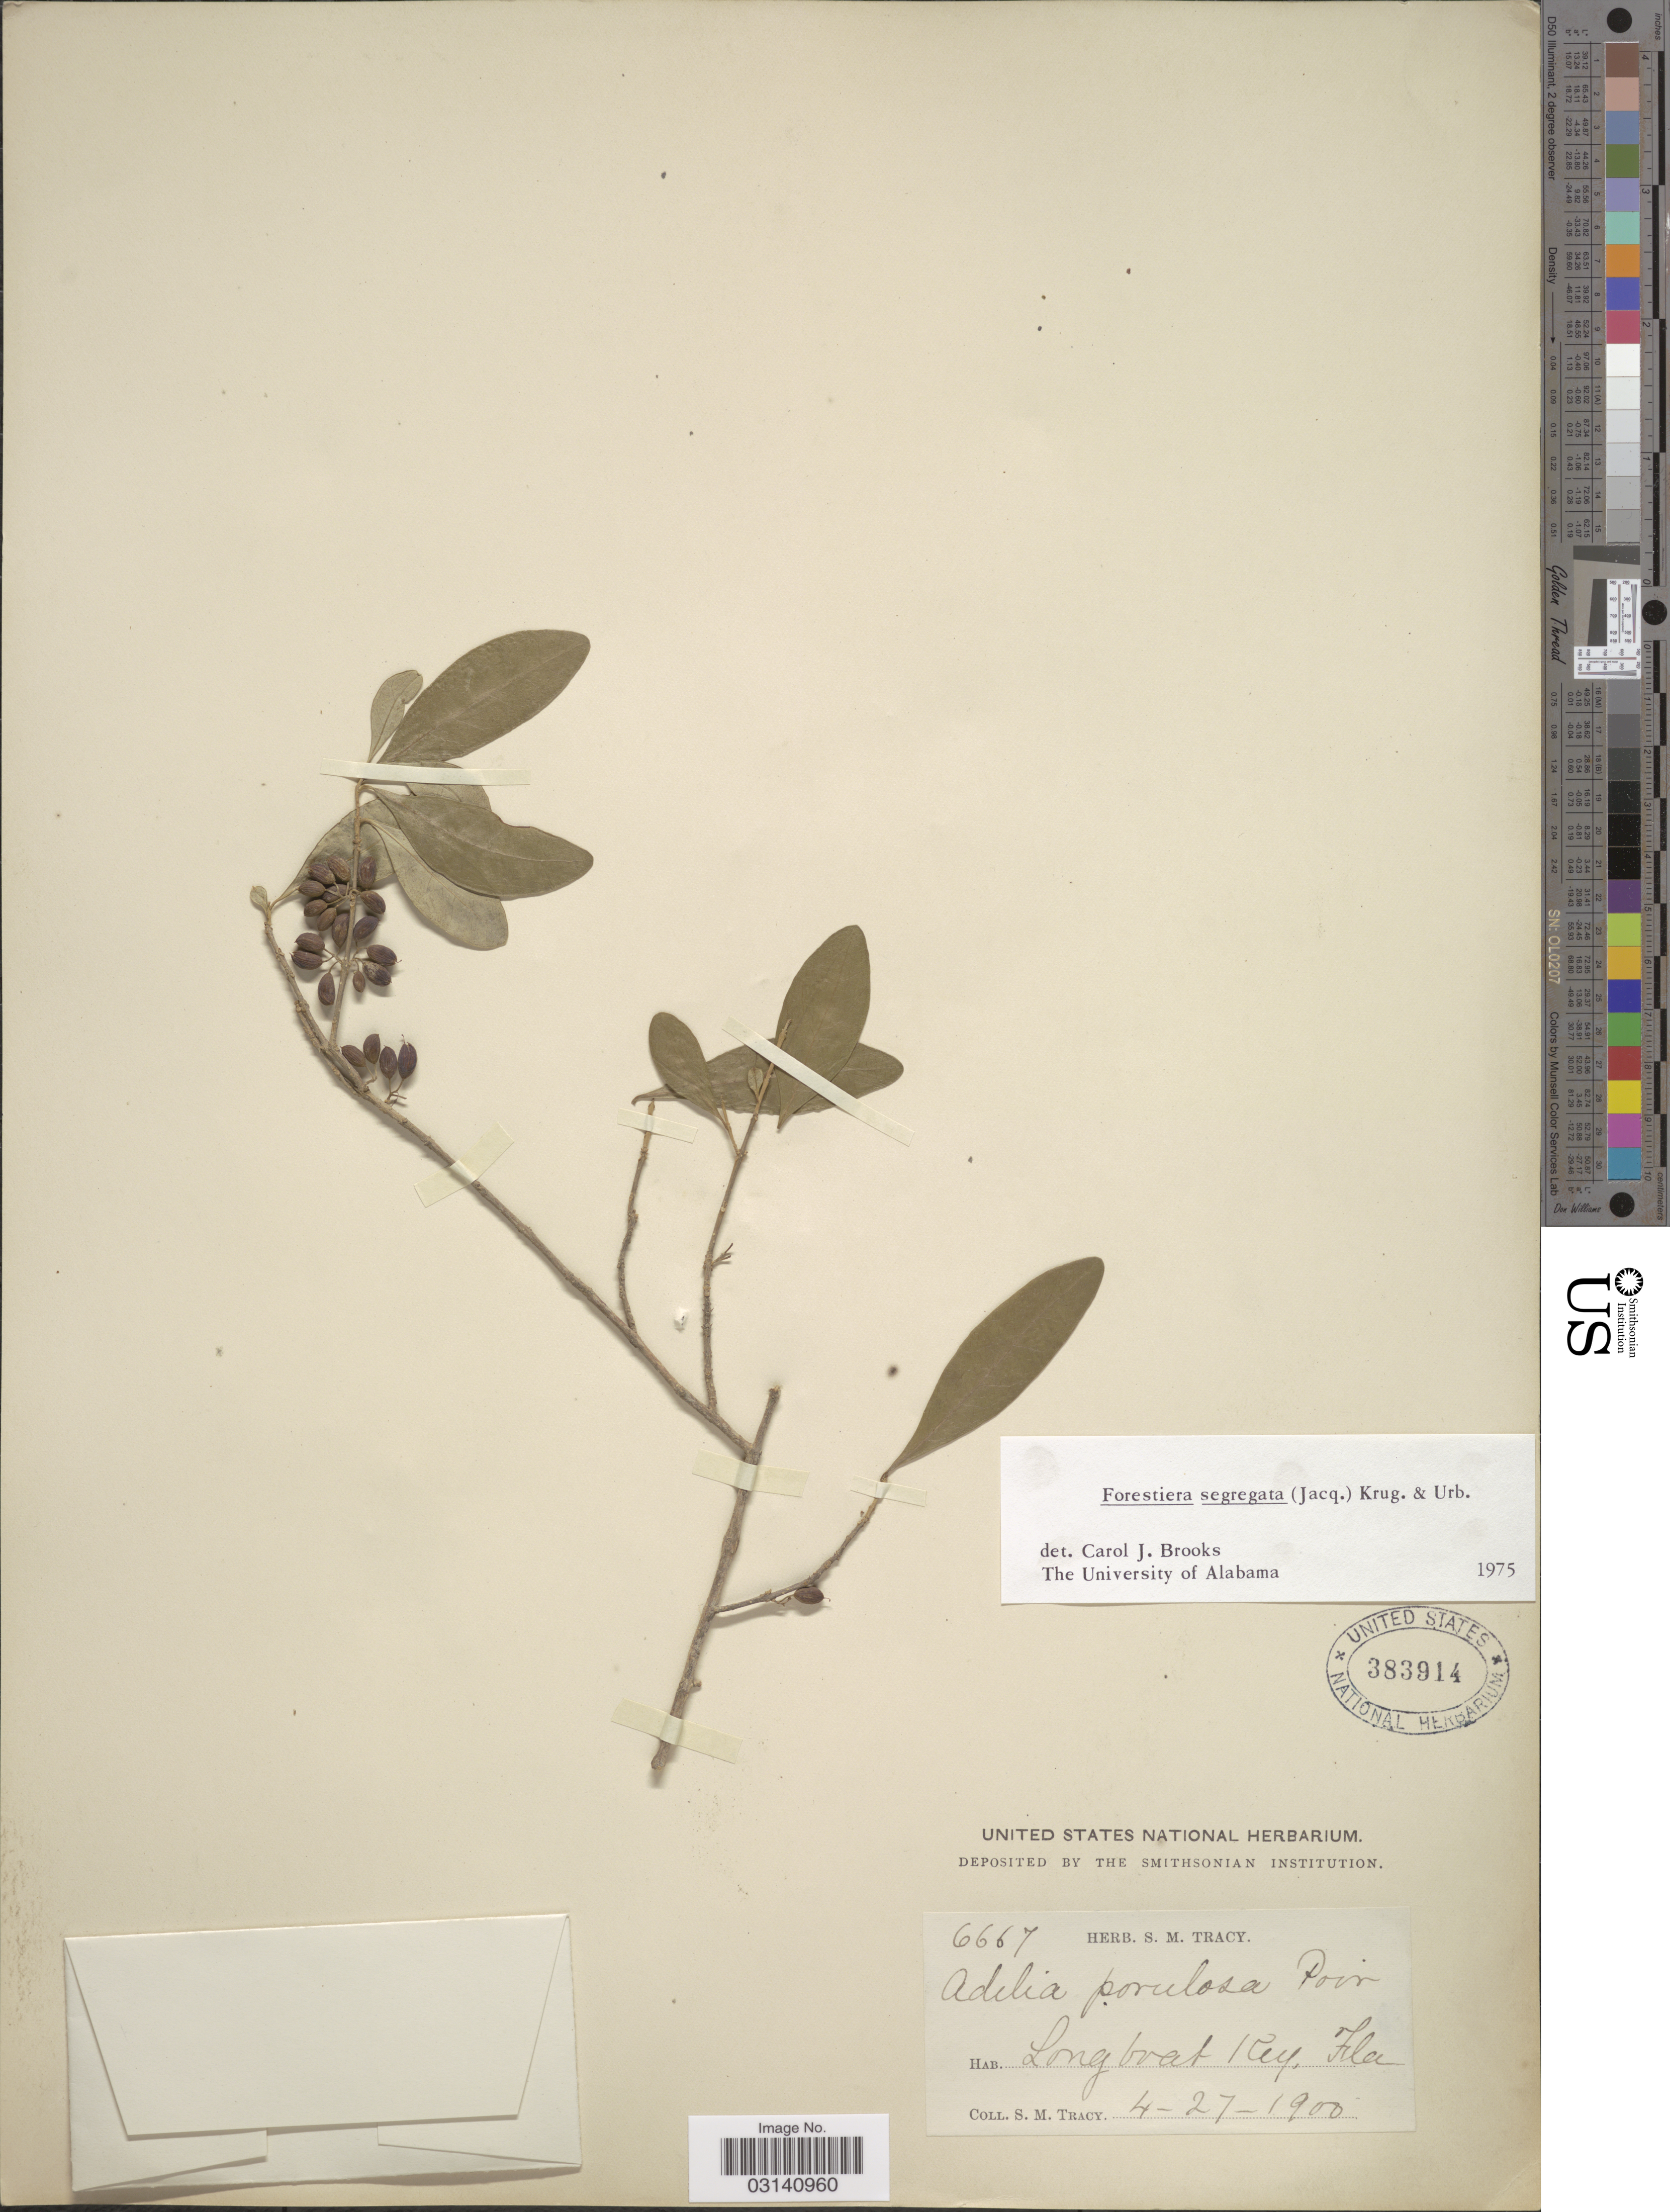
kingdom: Plantae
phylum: Tracheophyta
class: Magnoliopsida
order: Lamiales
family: Oleaceae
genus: Forestiera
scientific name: Forestiera segregata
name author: (Jacq.) Krug & Urb.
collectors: S. M. Tracy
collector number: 6667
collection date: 1900-04-27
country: United States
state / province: Florida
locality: Longboat Key, Fla.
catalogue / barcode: US 383914